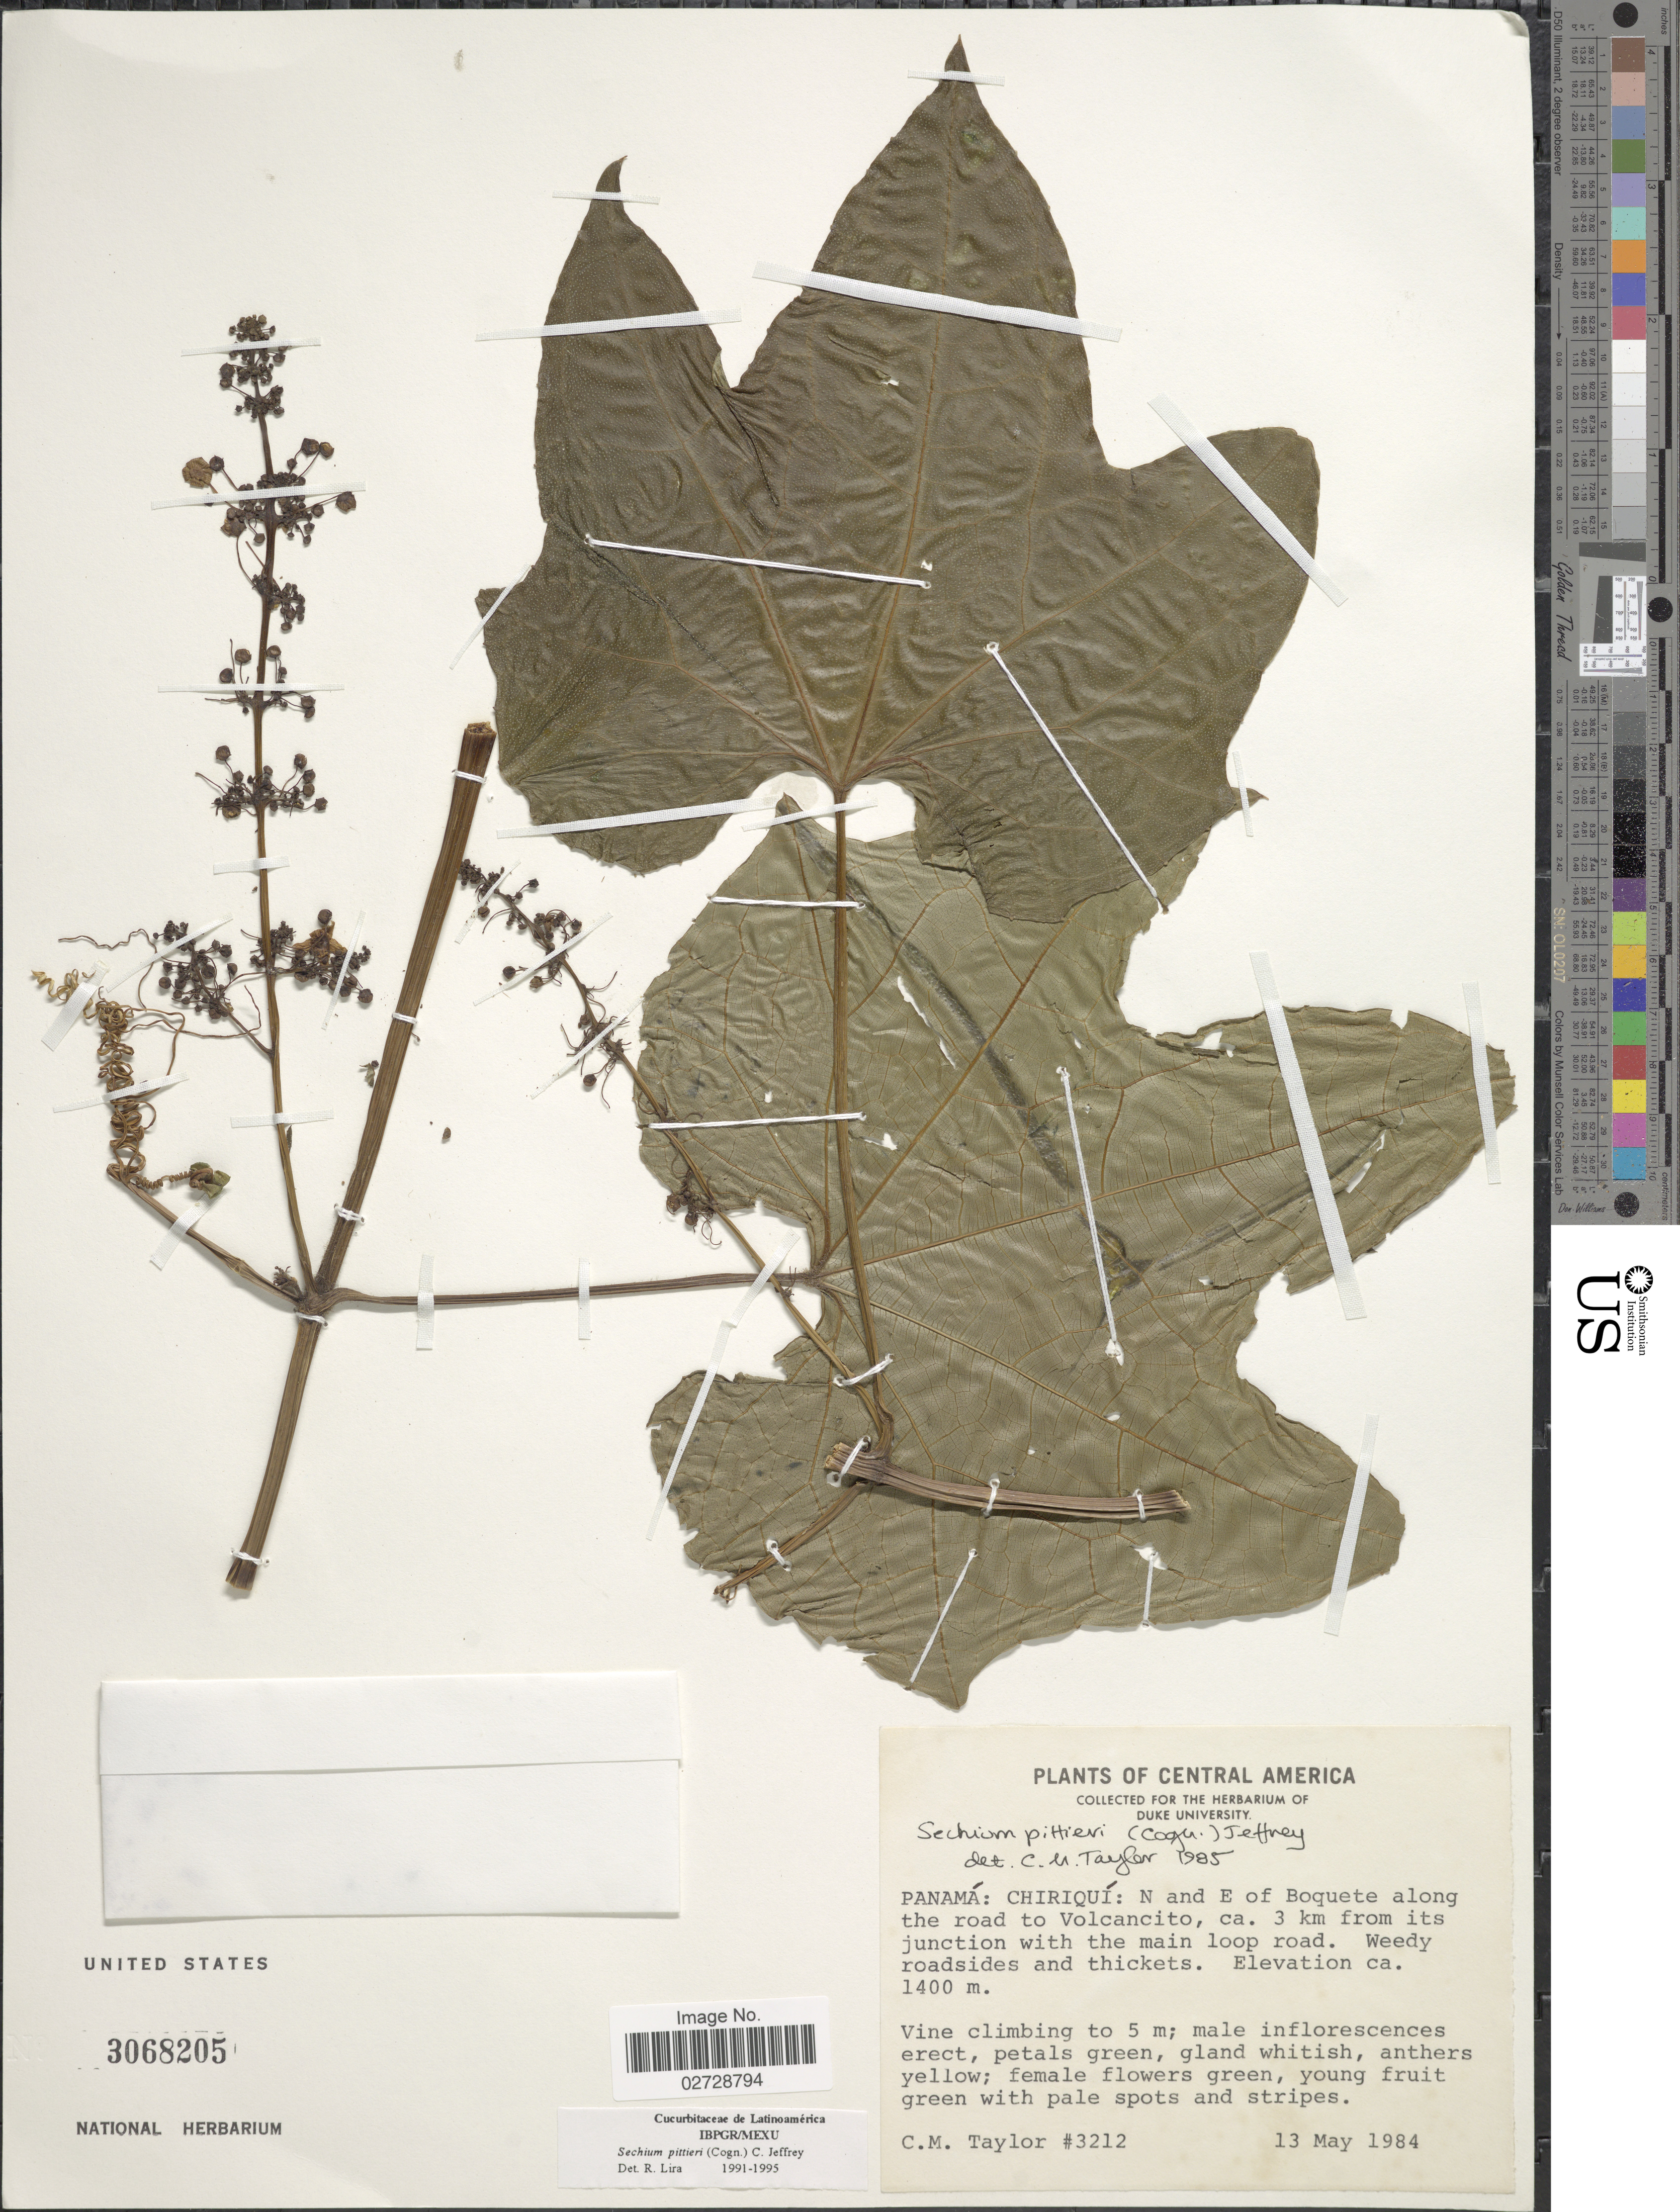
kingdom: Plantae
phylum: Tracheophyta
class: Magnoliopsida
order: Cucurbitales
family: Cucurbitaceae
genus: Sechium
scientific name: Sechium pittieri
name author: (Cogn.) C. Jeffrey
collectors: C. M. Taylor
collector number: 3212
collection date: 1984-05-13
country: Panama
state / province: Chiriqui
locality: N and E of Boquete along the road to Volcancito, ca. 3 km from its junction with the main loop road.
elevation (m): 1400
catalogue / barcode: US 3068205